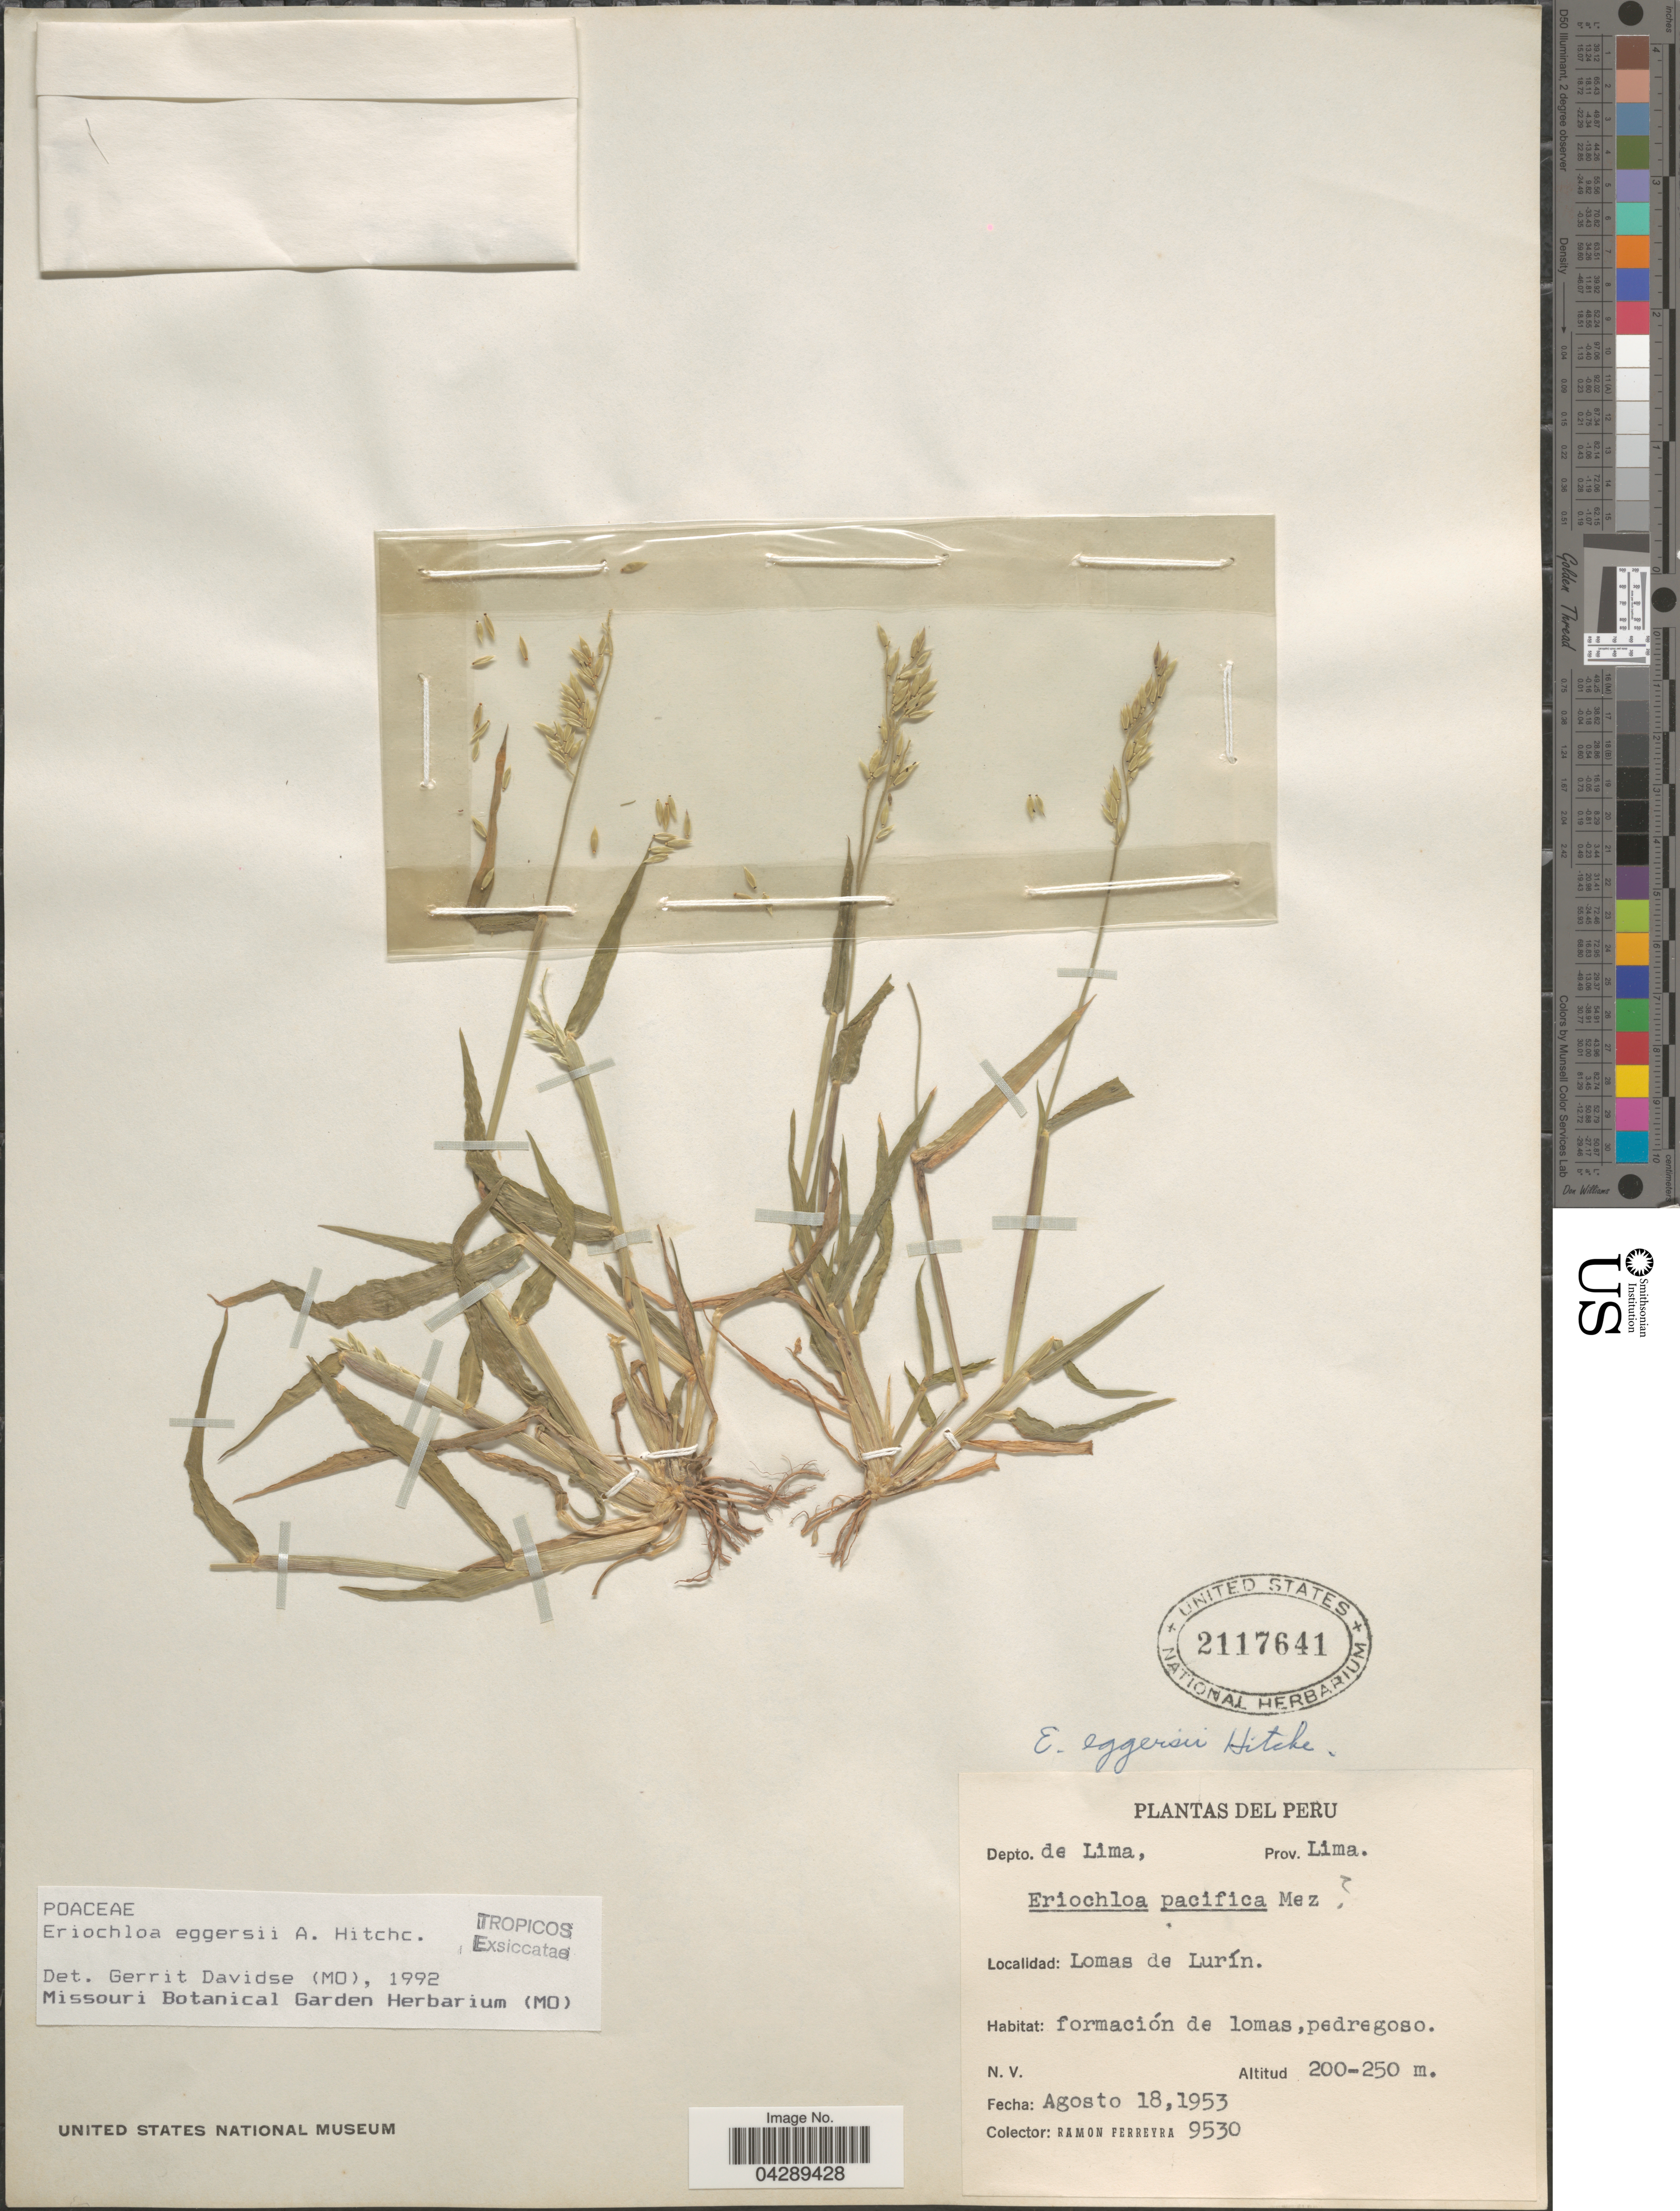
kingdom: Plantae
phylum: Tracheophyta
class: Liliopsida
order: Poales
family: Poaceae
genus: Eriochloa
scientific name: Eriochloa eggersii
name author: Hitchc.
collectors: R. A. Ferreyra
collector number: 9530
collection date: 1953-08-18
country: Peru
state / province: Lima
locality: Depto. de Lima. Prov. Lima. Lomas de Lurín.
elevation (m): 200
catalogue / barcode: US 2117641